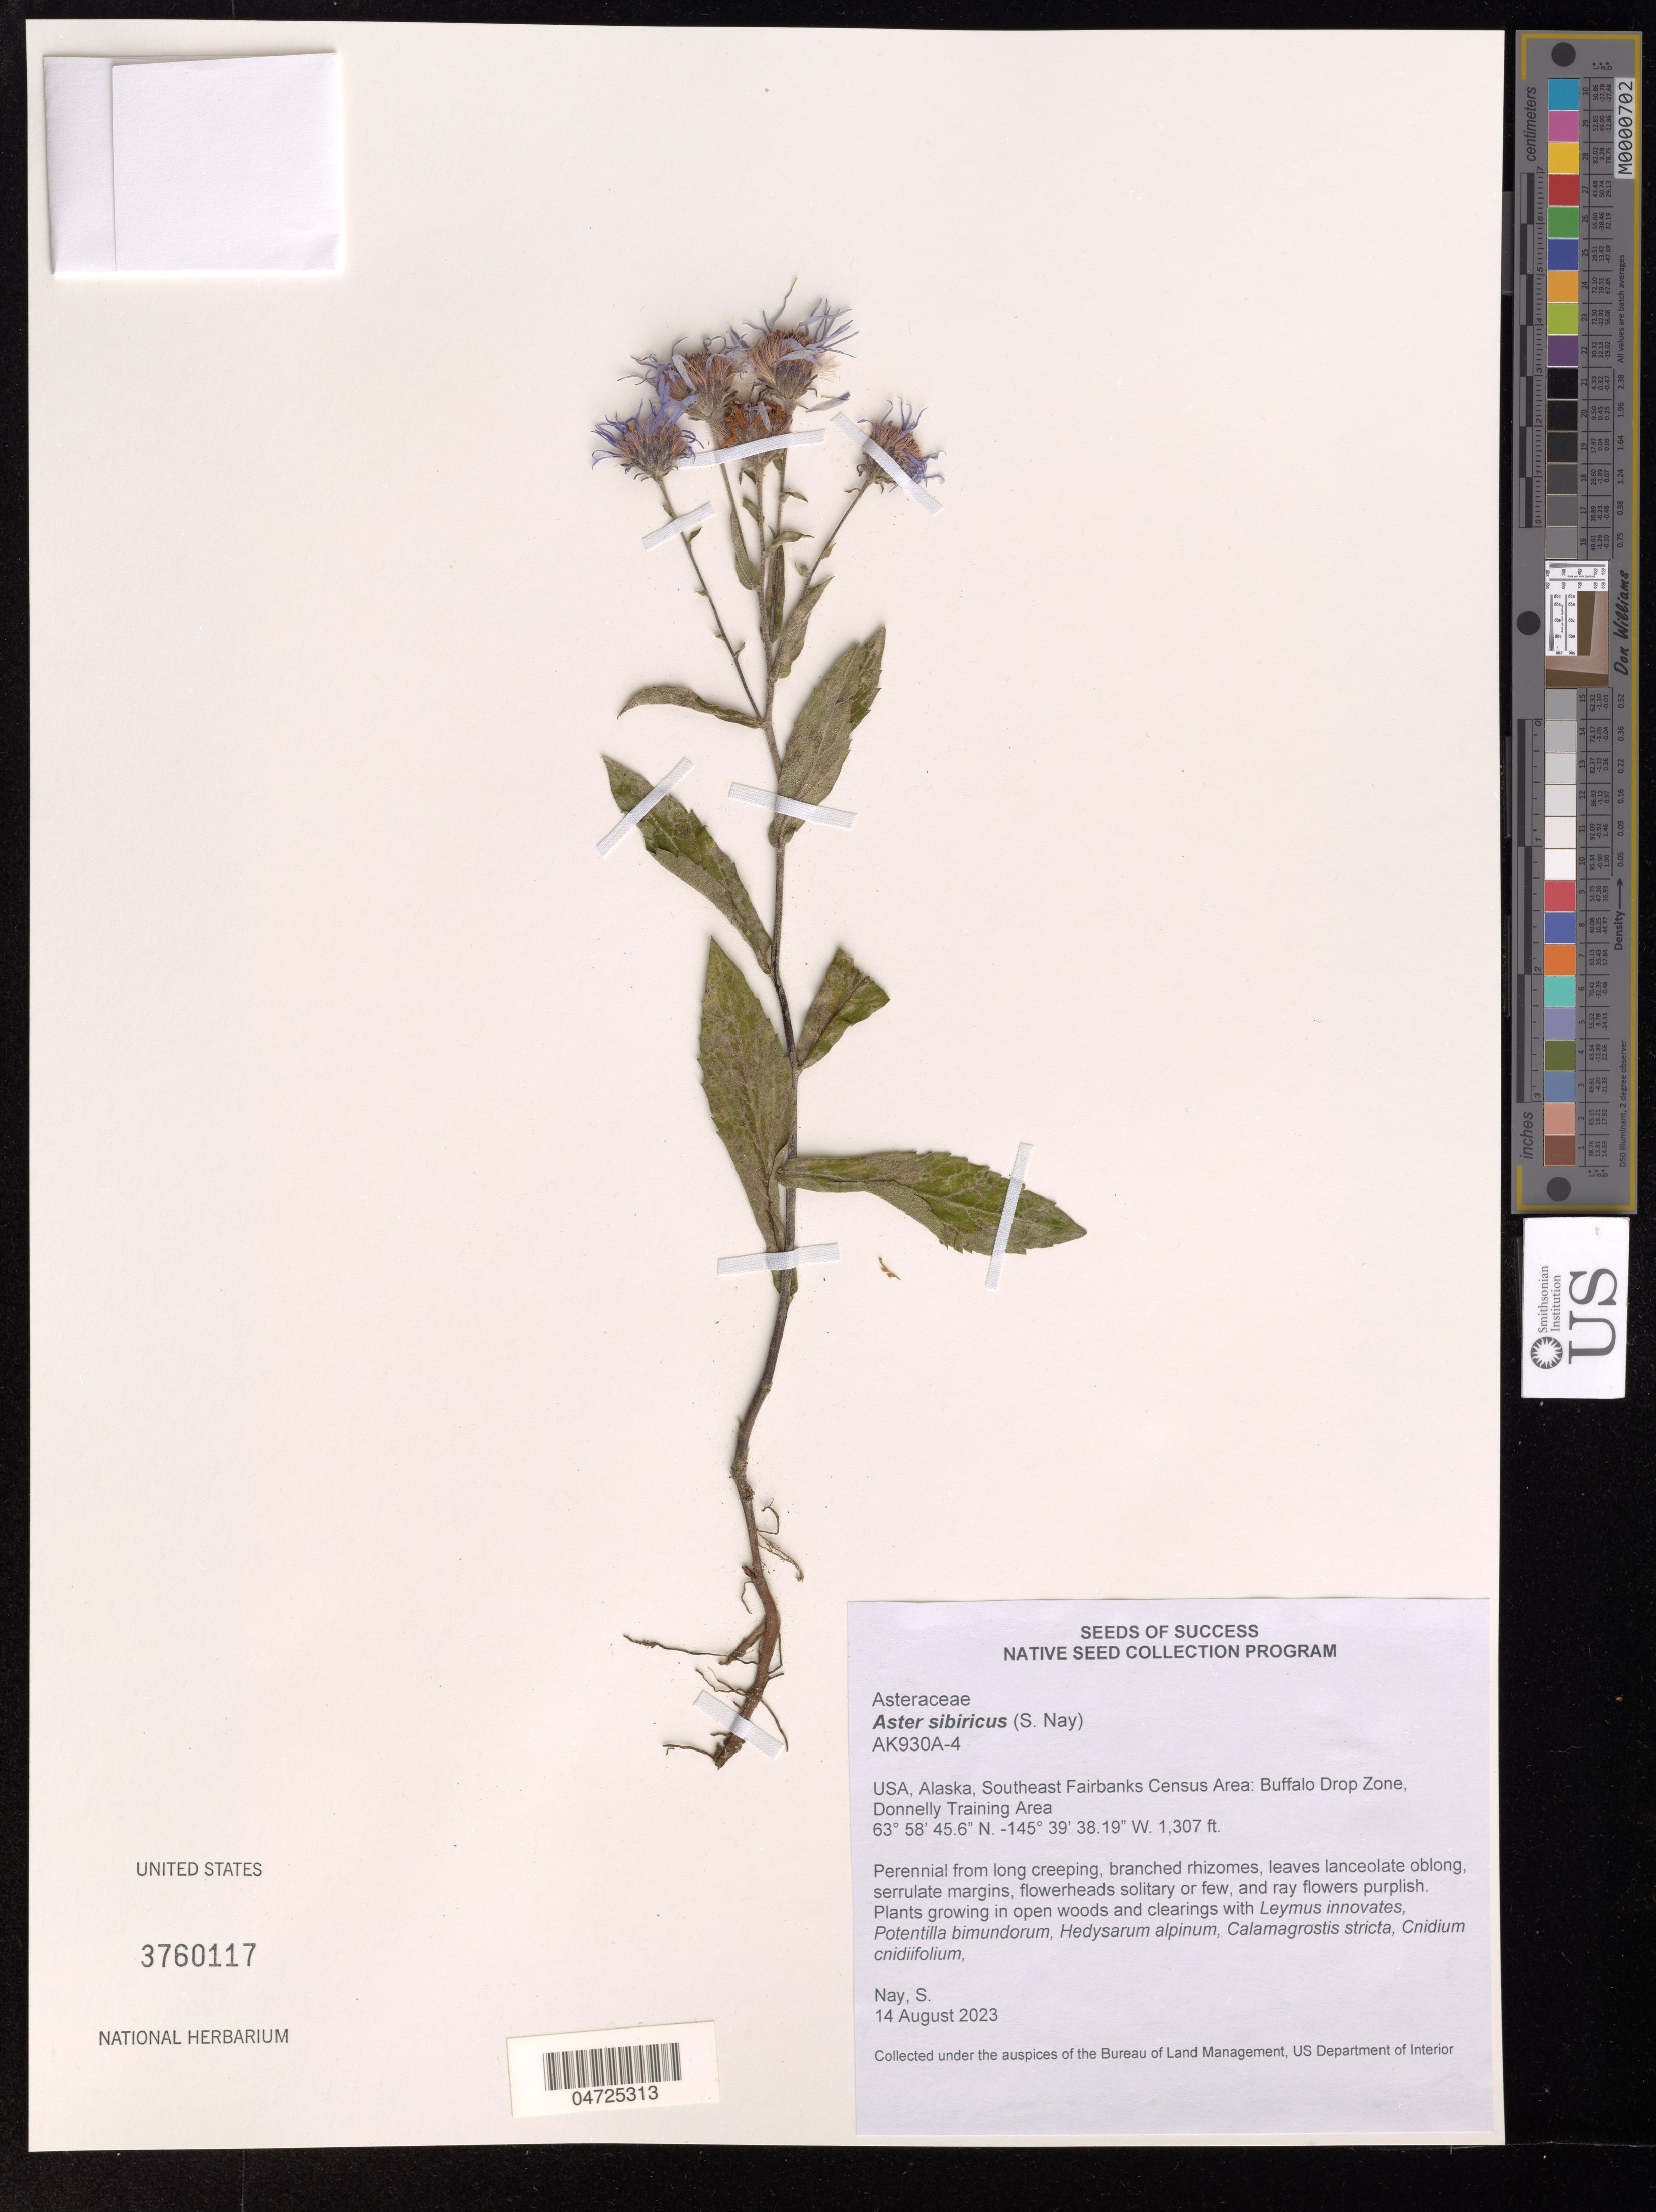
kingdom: Plantae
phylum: Tracheophyta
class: Magnoliopsida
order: Asterales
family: Asteraceae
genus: Aster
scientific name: Aster sibiricus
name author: L.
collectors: S. Nay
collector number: AK930A-4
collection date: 2023-08-14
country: United States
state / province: Alaska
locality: Southeast Fairbanks Census Area: Buffalo Drop Zone, Donnelly Training Area.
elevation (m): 398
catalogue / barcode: US 3760117